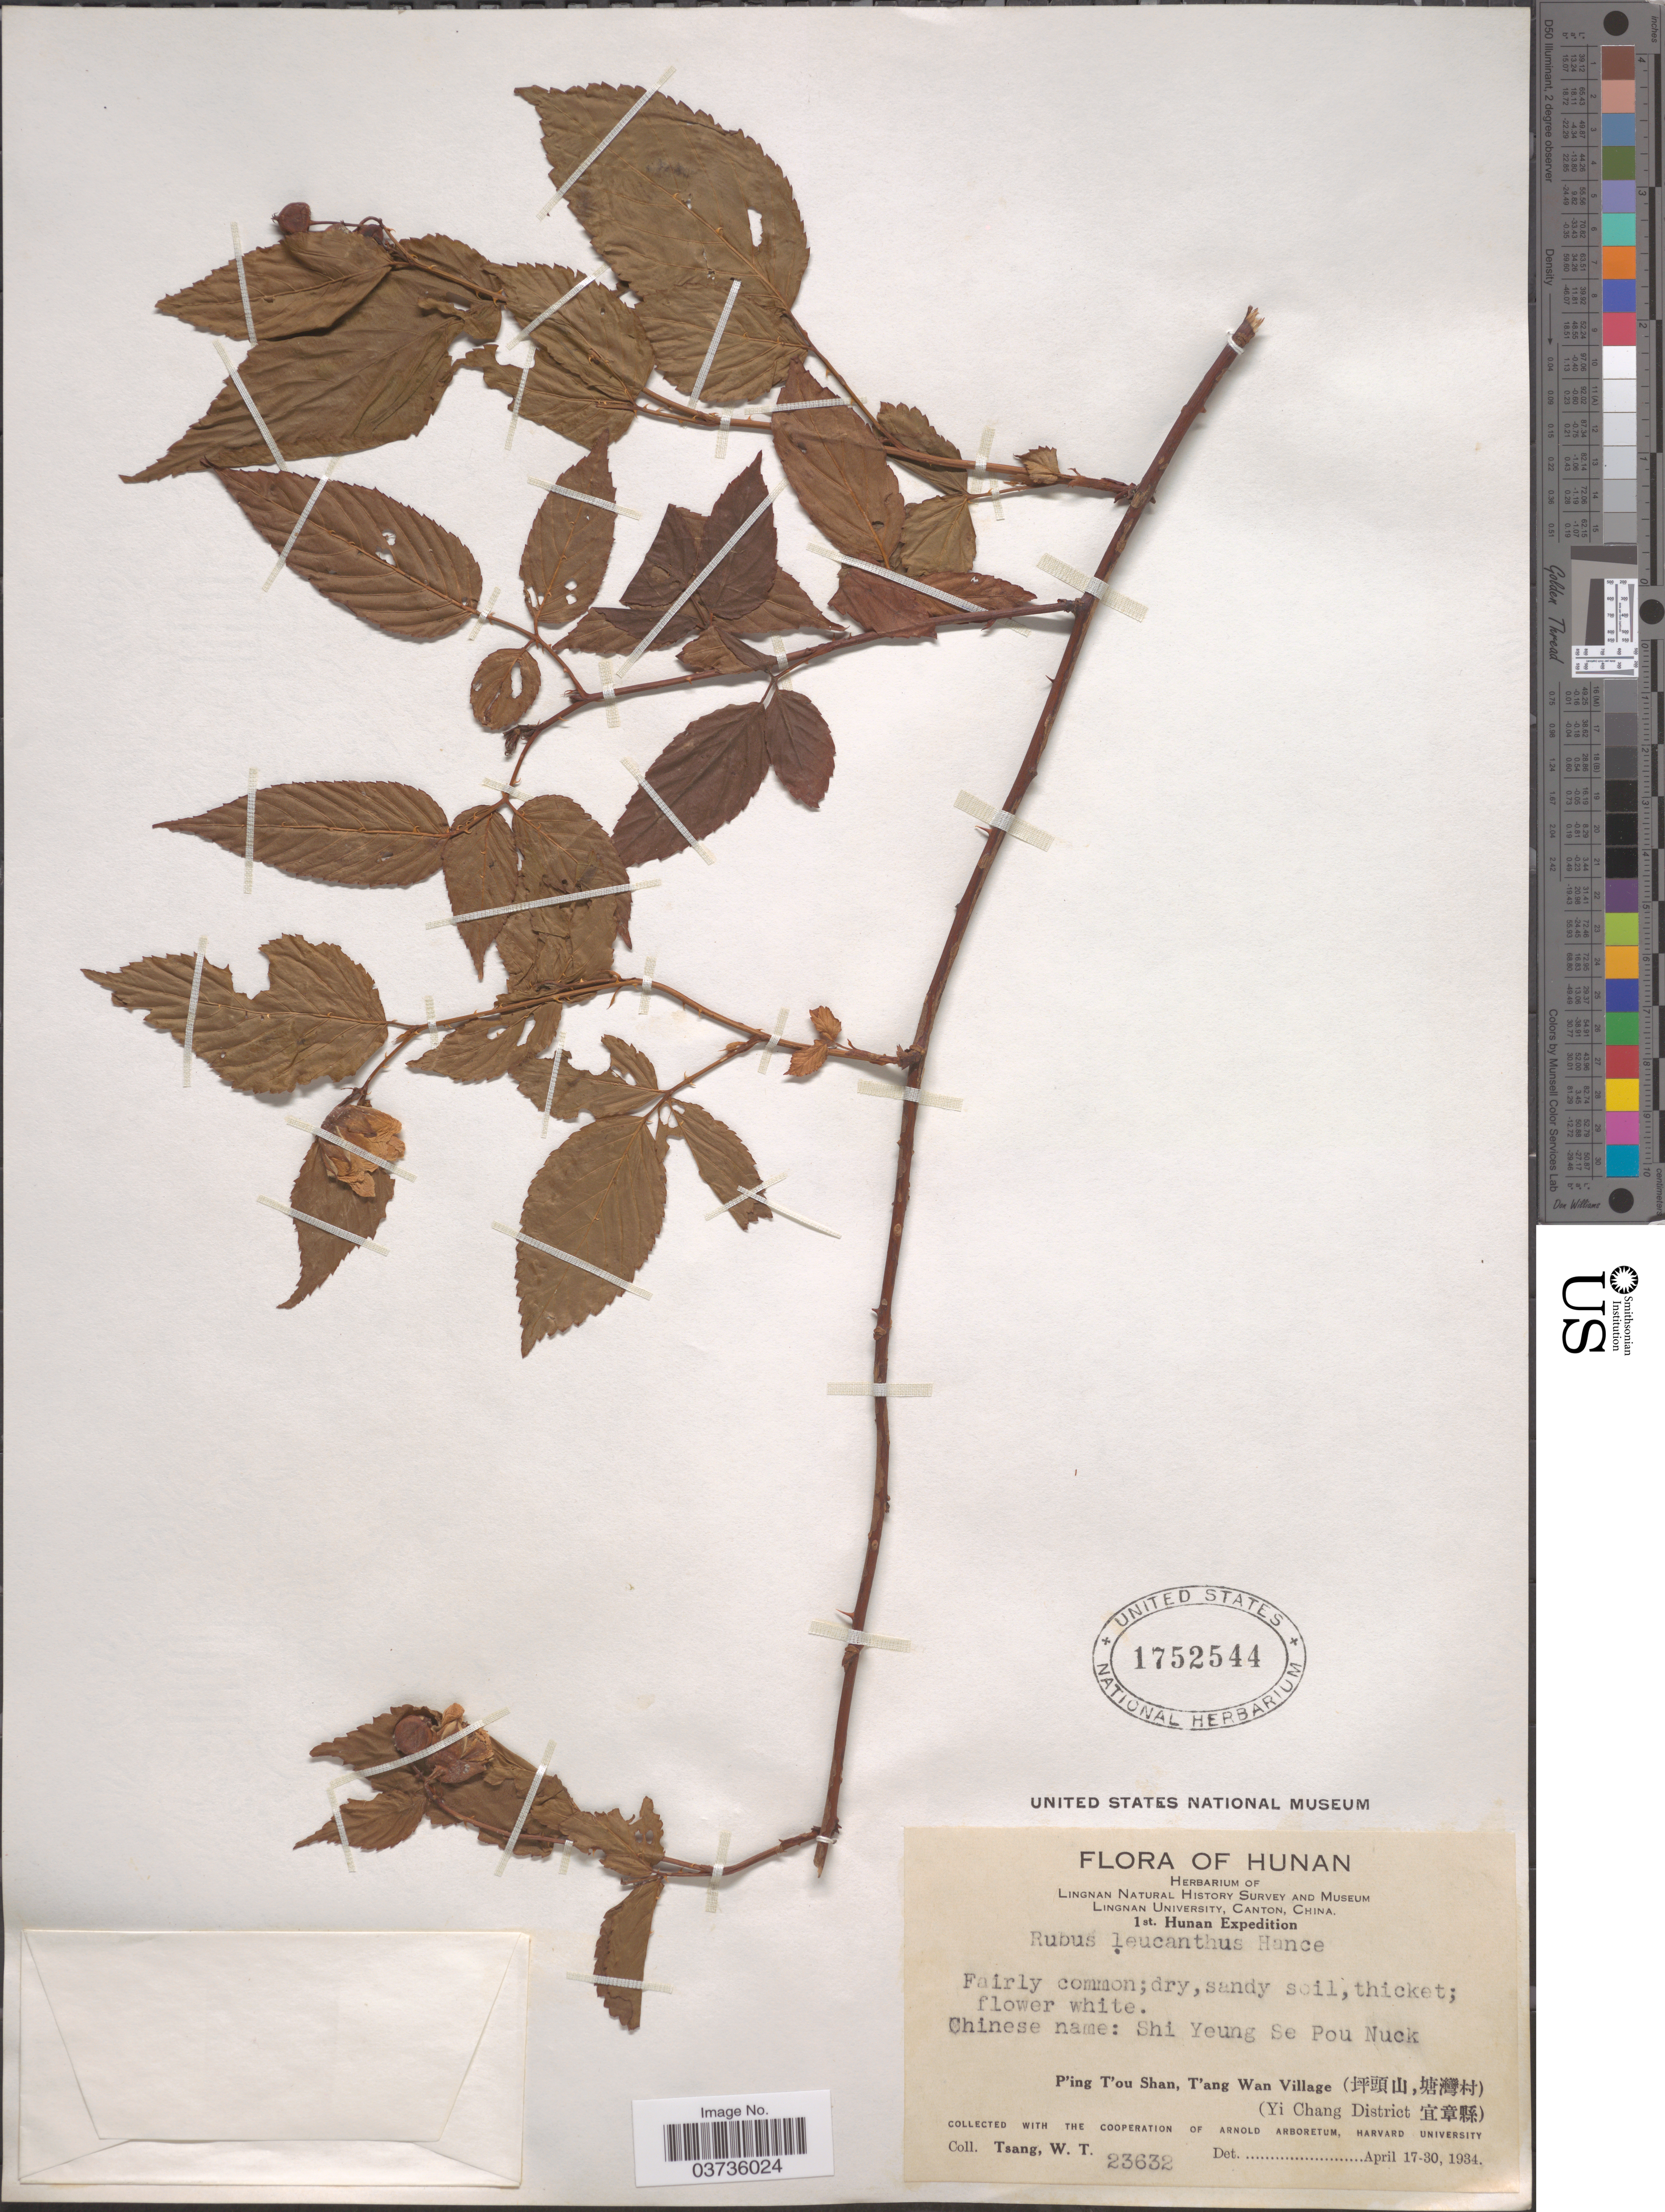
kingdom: Plantae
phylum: Tracheophyta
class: Magnoliopsida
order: Rosales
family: Rosaceae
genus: Rubus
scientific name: Rubus leucanthus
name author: Hance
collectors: W. T. Tsang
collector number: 23632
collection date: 1934-04-17/1934-04-30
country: China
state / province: Hunan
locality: P'ing T'ou Shan, T'ang Wan Village (X). (Yi Chang District X).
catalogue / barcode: US 1752544